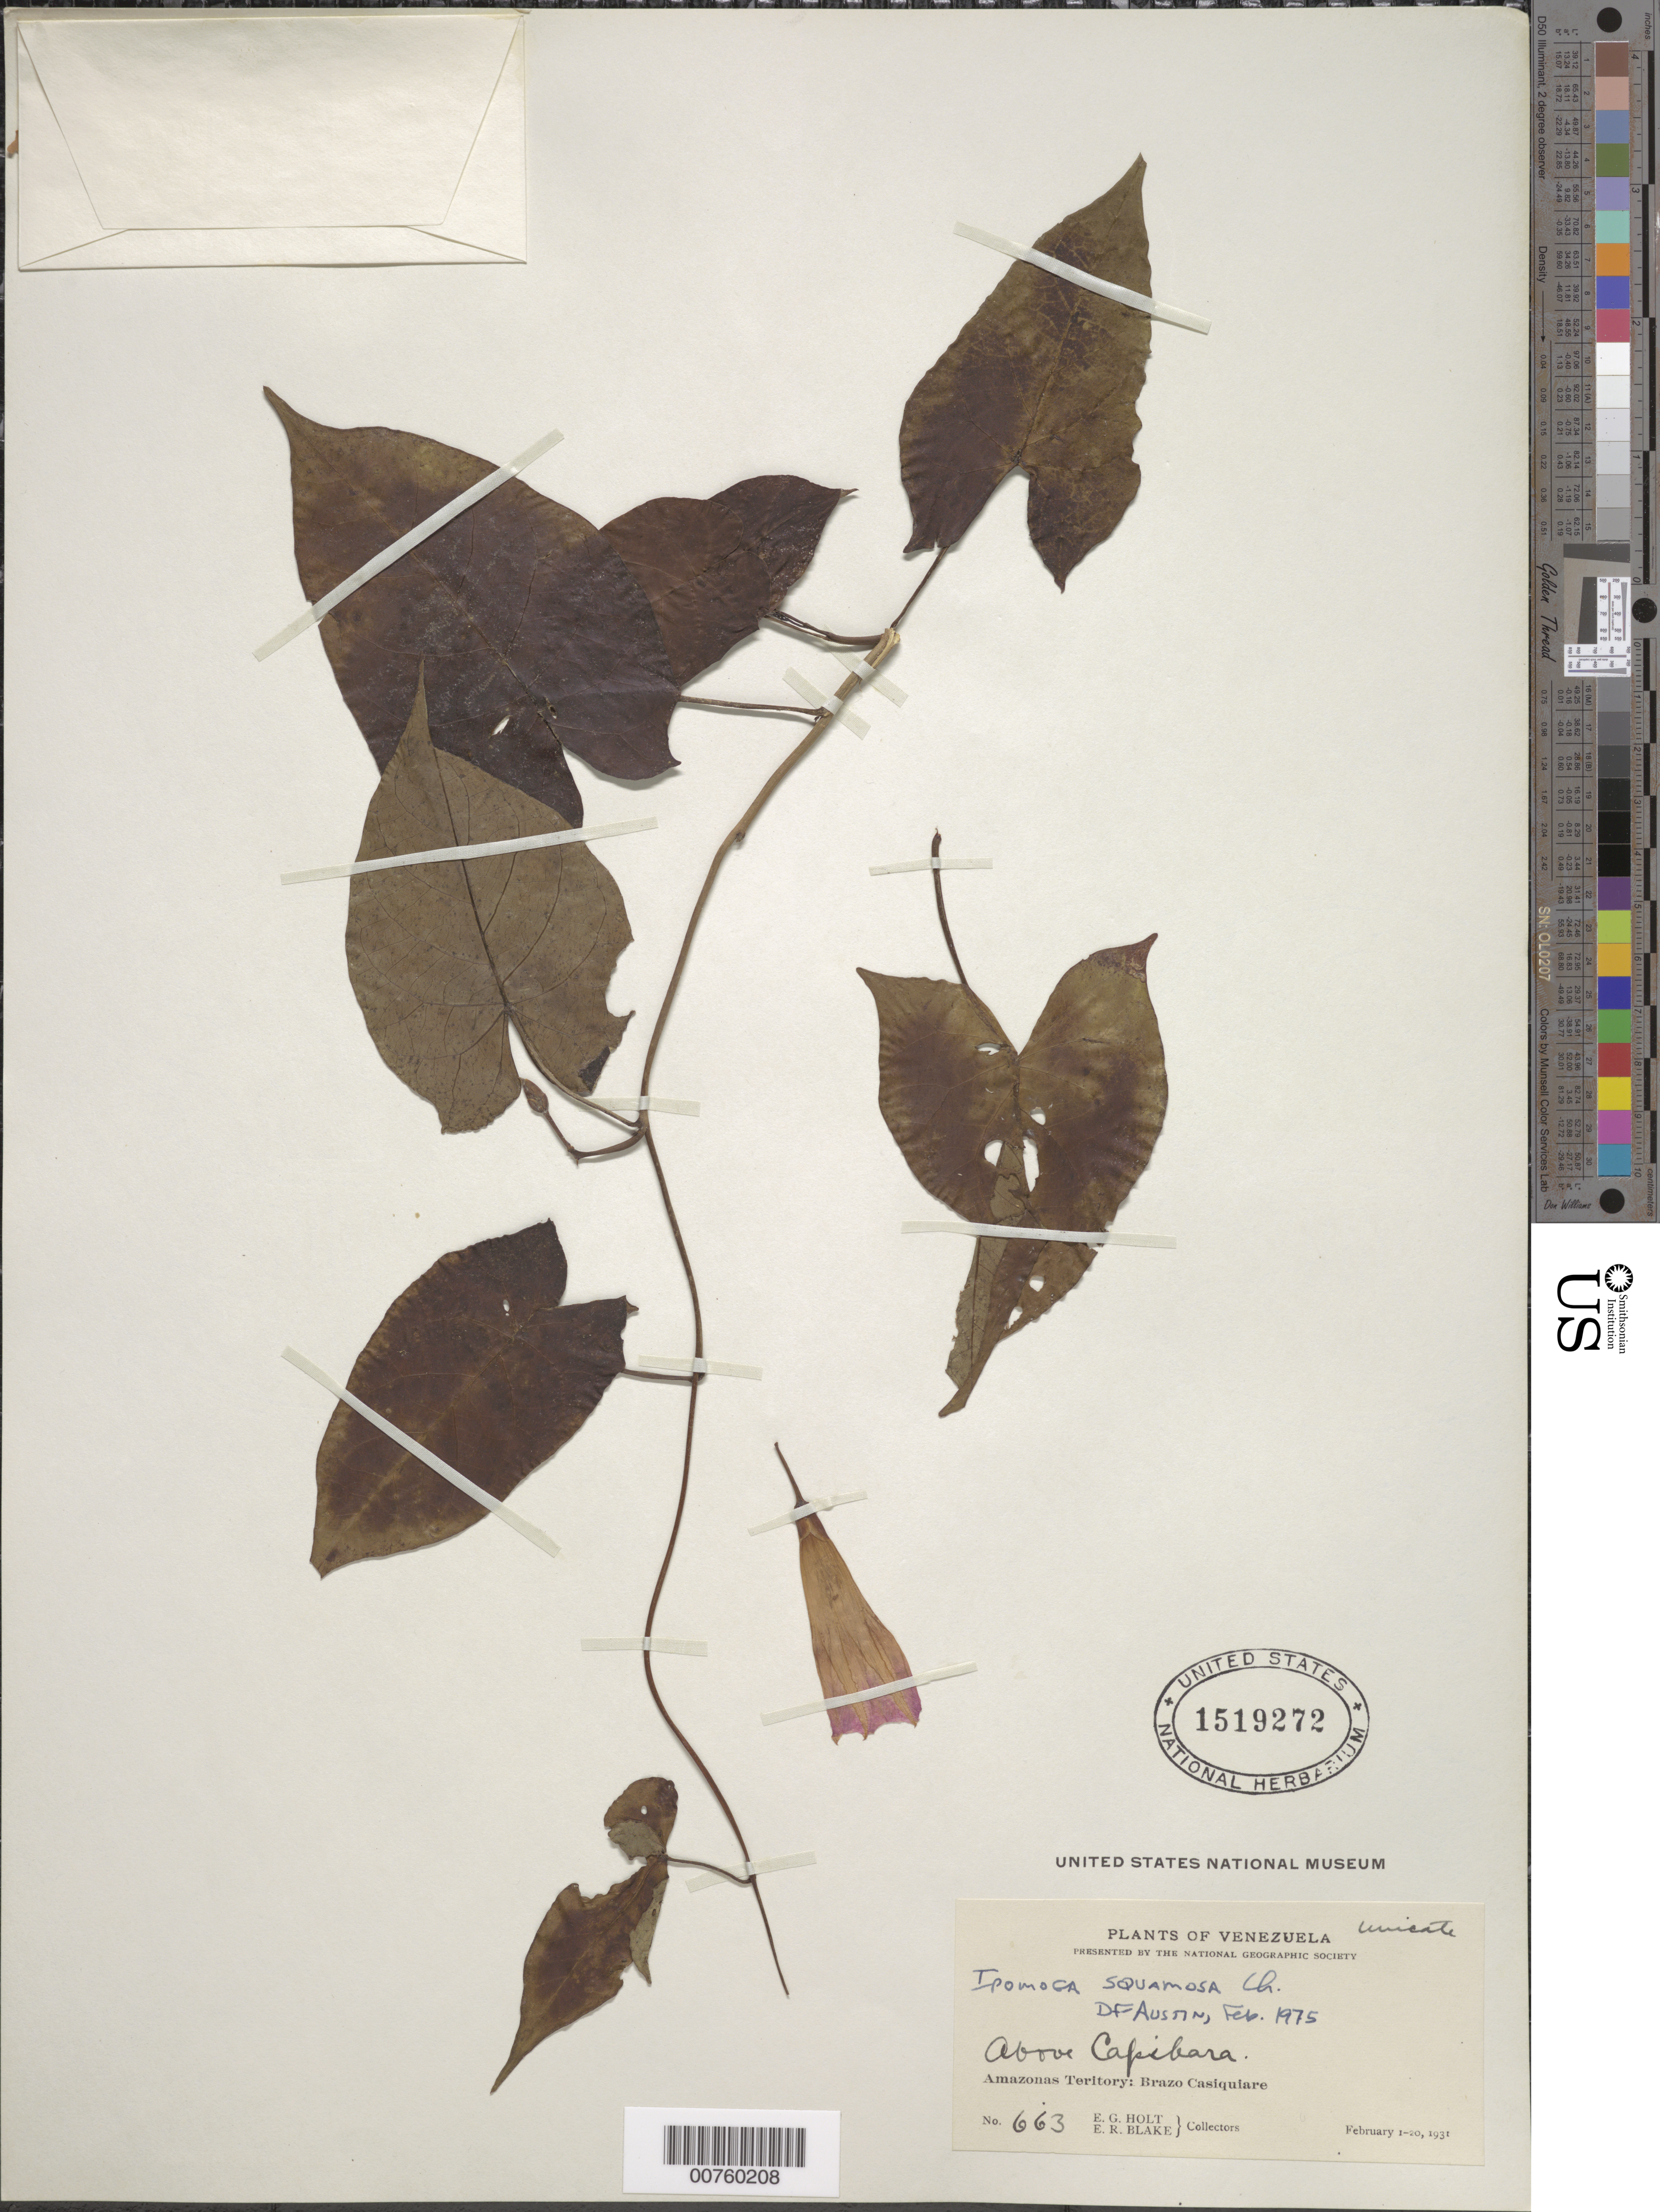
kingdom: Plantae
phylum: Tracheophyta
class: Magnoliopsida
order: Solanales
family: Convolvulaceae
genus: Ipomoea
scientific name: Ipomoea squamosa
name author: Choisy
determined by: Austin, D. F.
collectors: E. Holt & E. R. Blake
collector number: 663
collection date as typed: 1-Feb-31 to 20-Feb-31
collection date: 1931-02-01/1931-02-20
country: Venezuela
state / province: Amazonas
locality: Brazo Casiquiare, above Capibara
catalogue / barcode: US 1519272